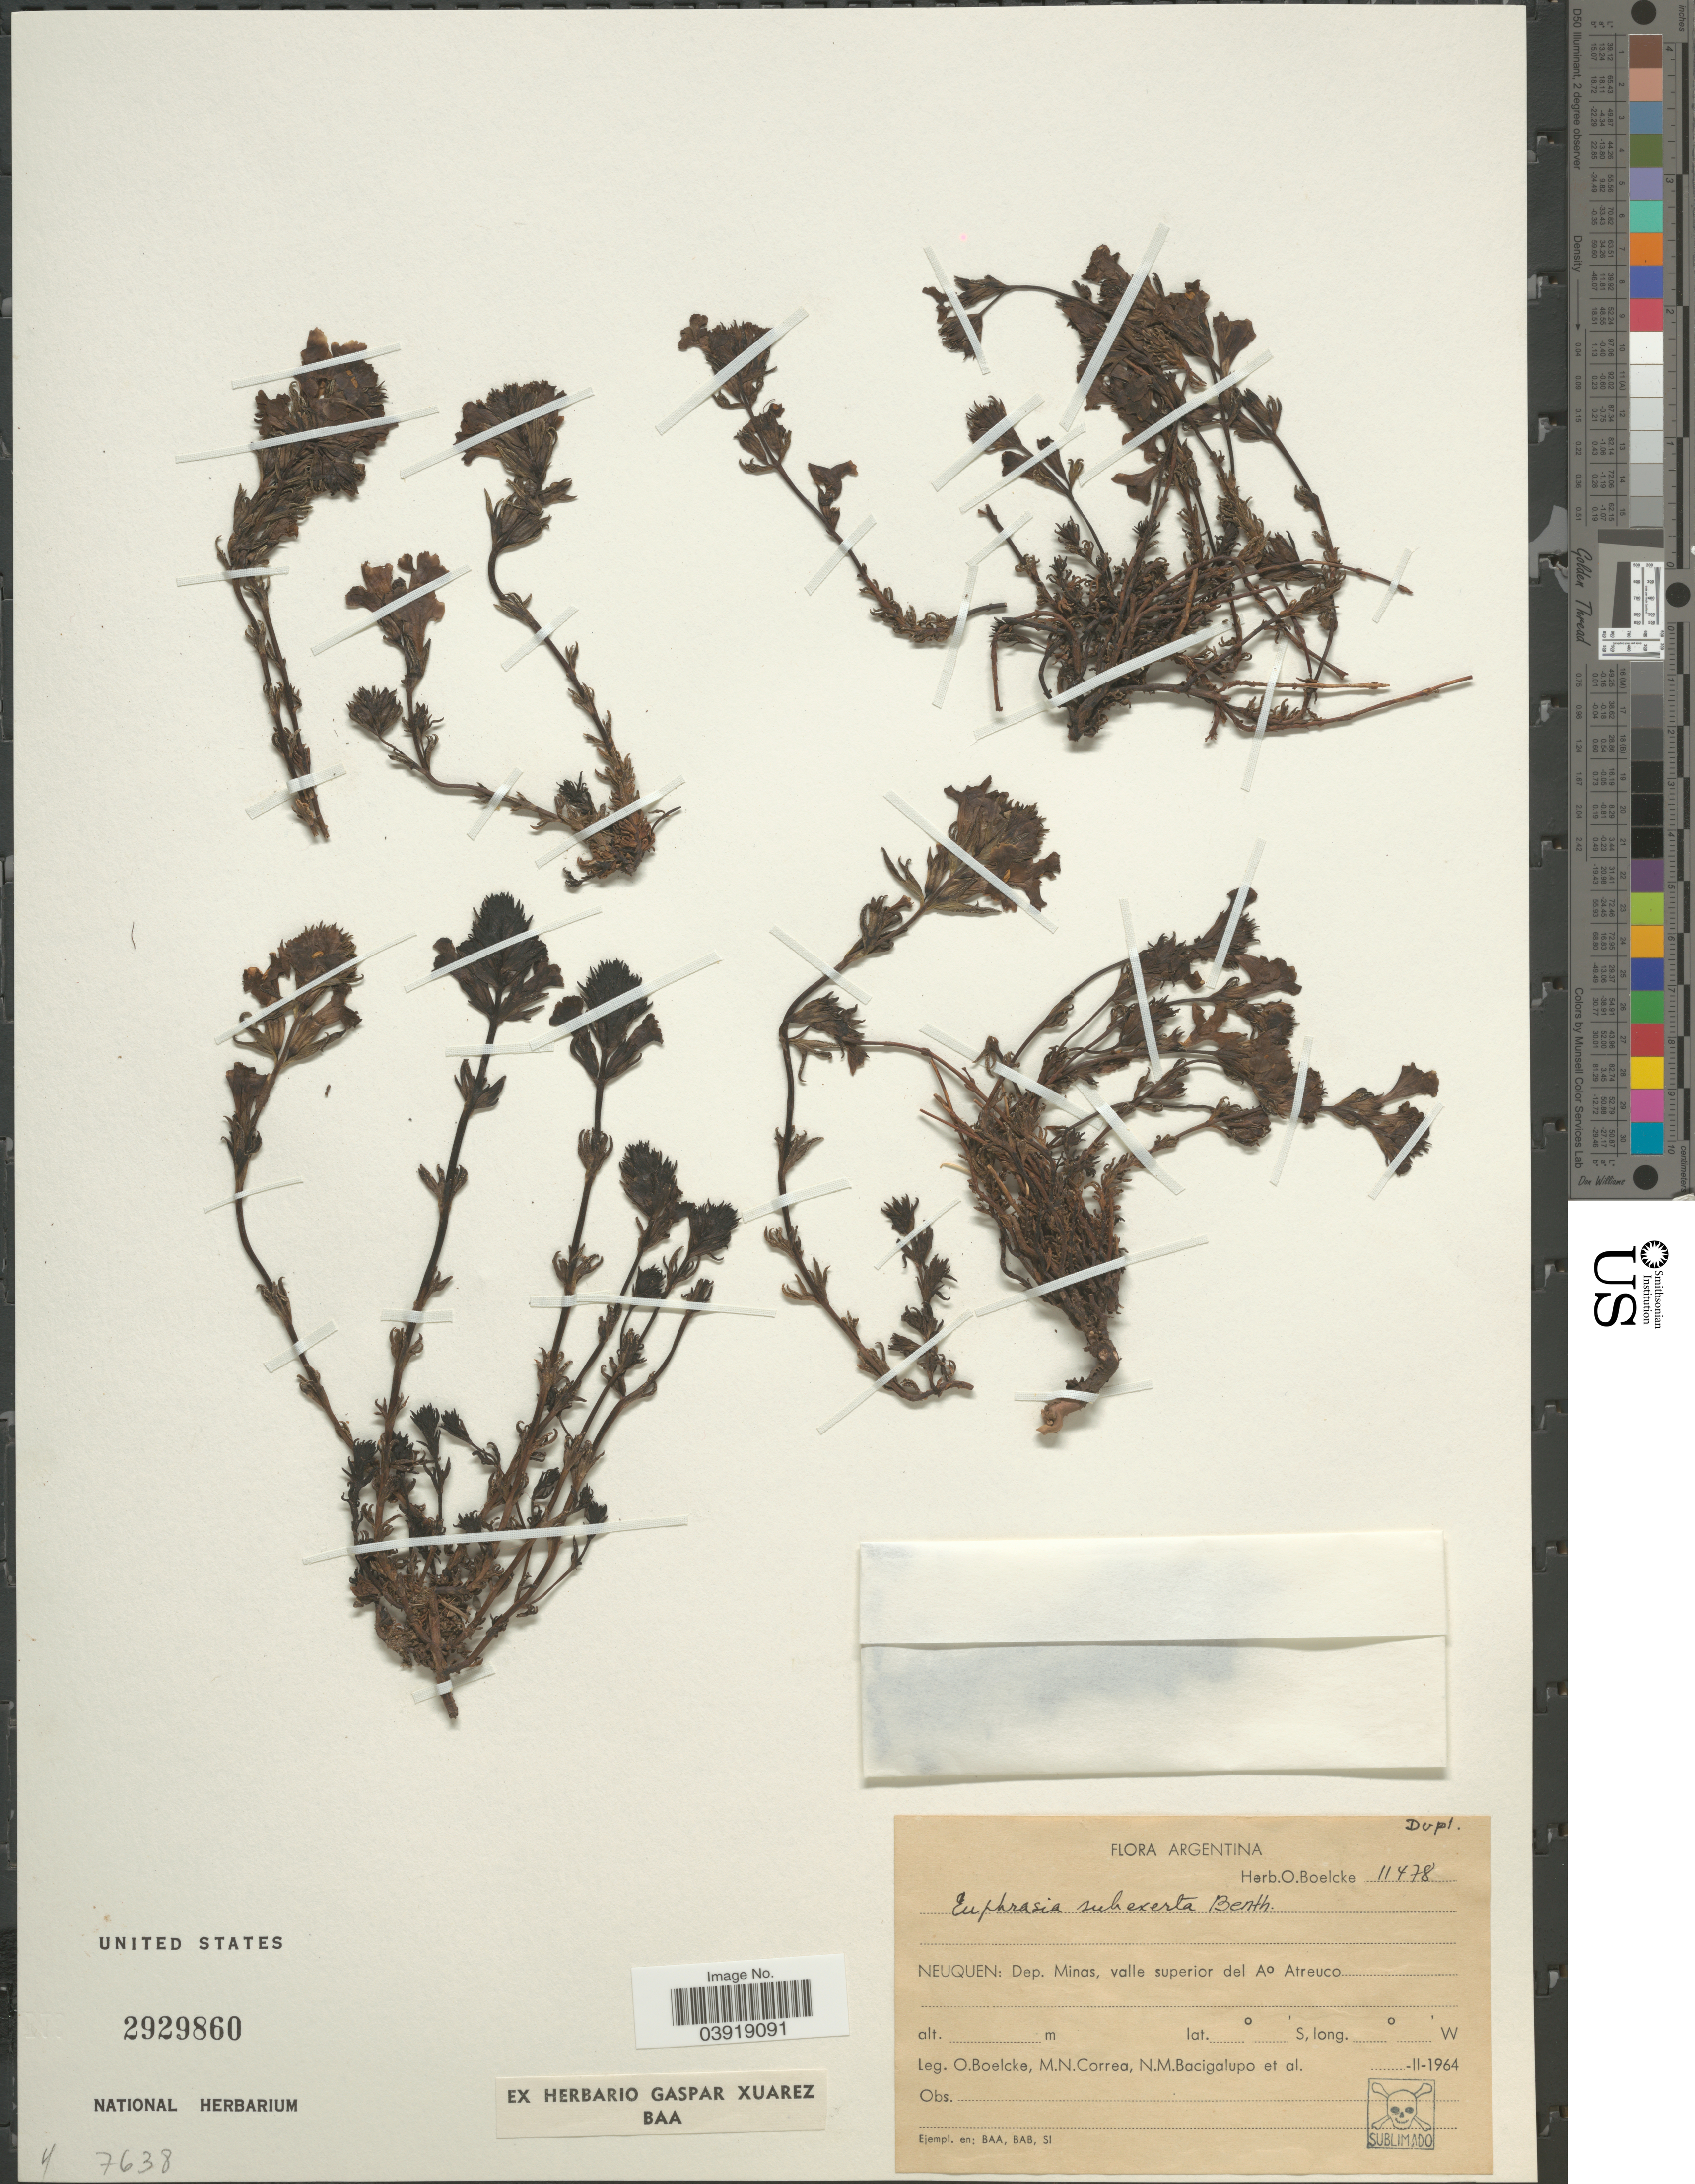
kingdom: Plantae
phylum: Tracheophyta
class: Magnoliopsida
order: Lamiales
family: Orobanchaceae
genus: Euphrasia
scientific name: Euphrasia subexserta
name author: Benth.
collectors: O. Boelcke, M. N. Correa, N. M. Bacigalupo & et al.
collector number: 11478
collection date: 1964-11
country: Argentina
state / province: Neuquen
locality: Dep. Minos, valle superior del Ao Altreuco.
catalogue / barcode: US 2929860